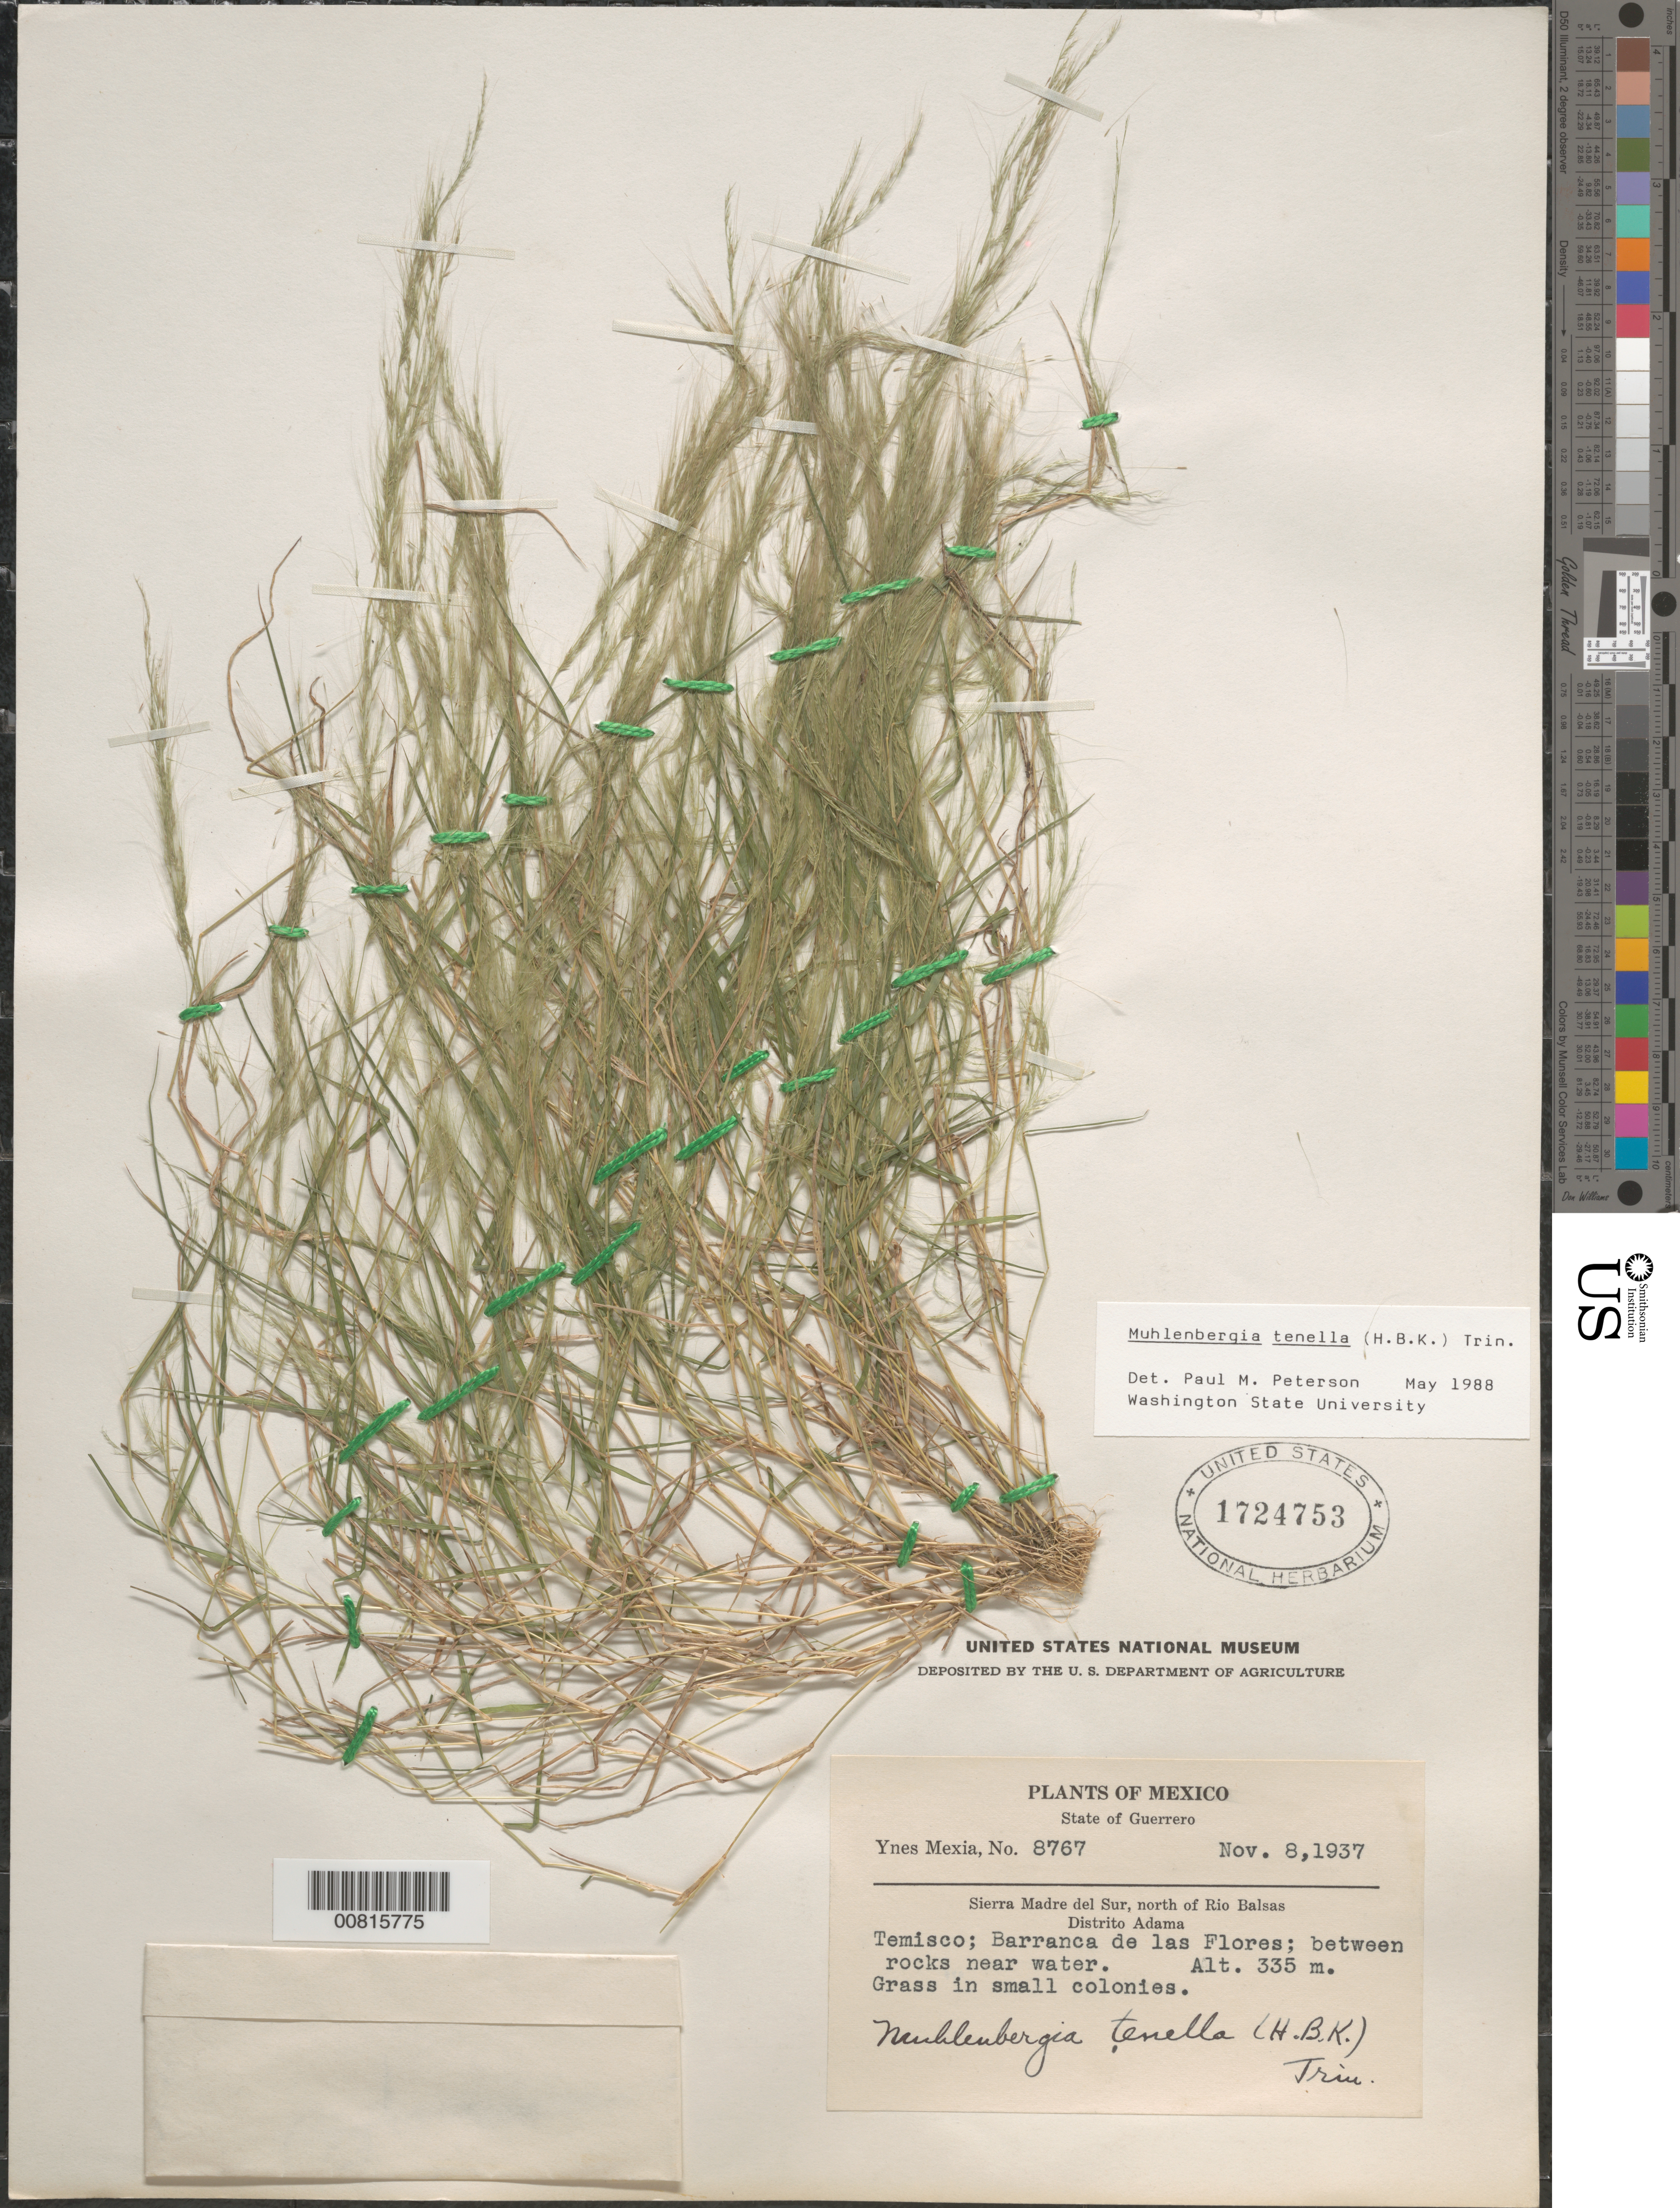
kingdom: Plantae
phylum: Tracheophyta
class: Liliopsida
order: Poales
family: Poaceae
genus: Muhlenbergia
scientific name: Muhlenbergia tenella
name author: (Kunth) Trin.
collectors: Y. Mexia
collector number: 8767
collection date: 1937-11-08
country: Mexico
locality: Barranca de las Flores, Temisco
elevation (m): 335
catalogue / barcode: US 1724753